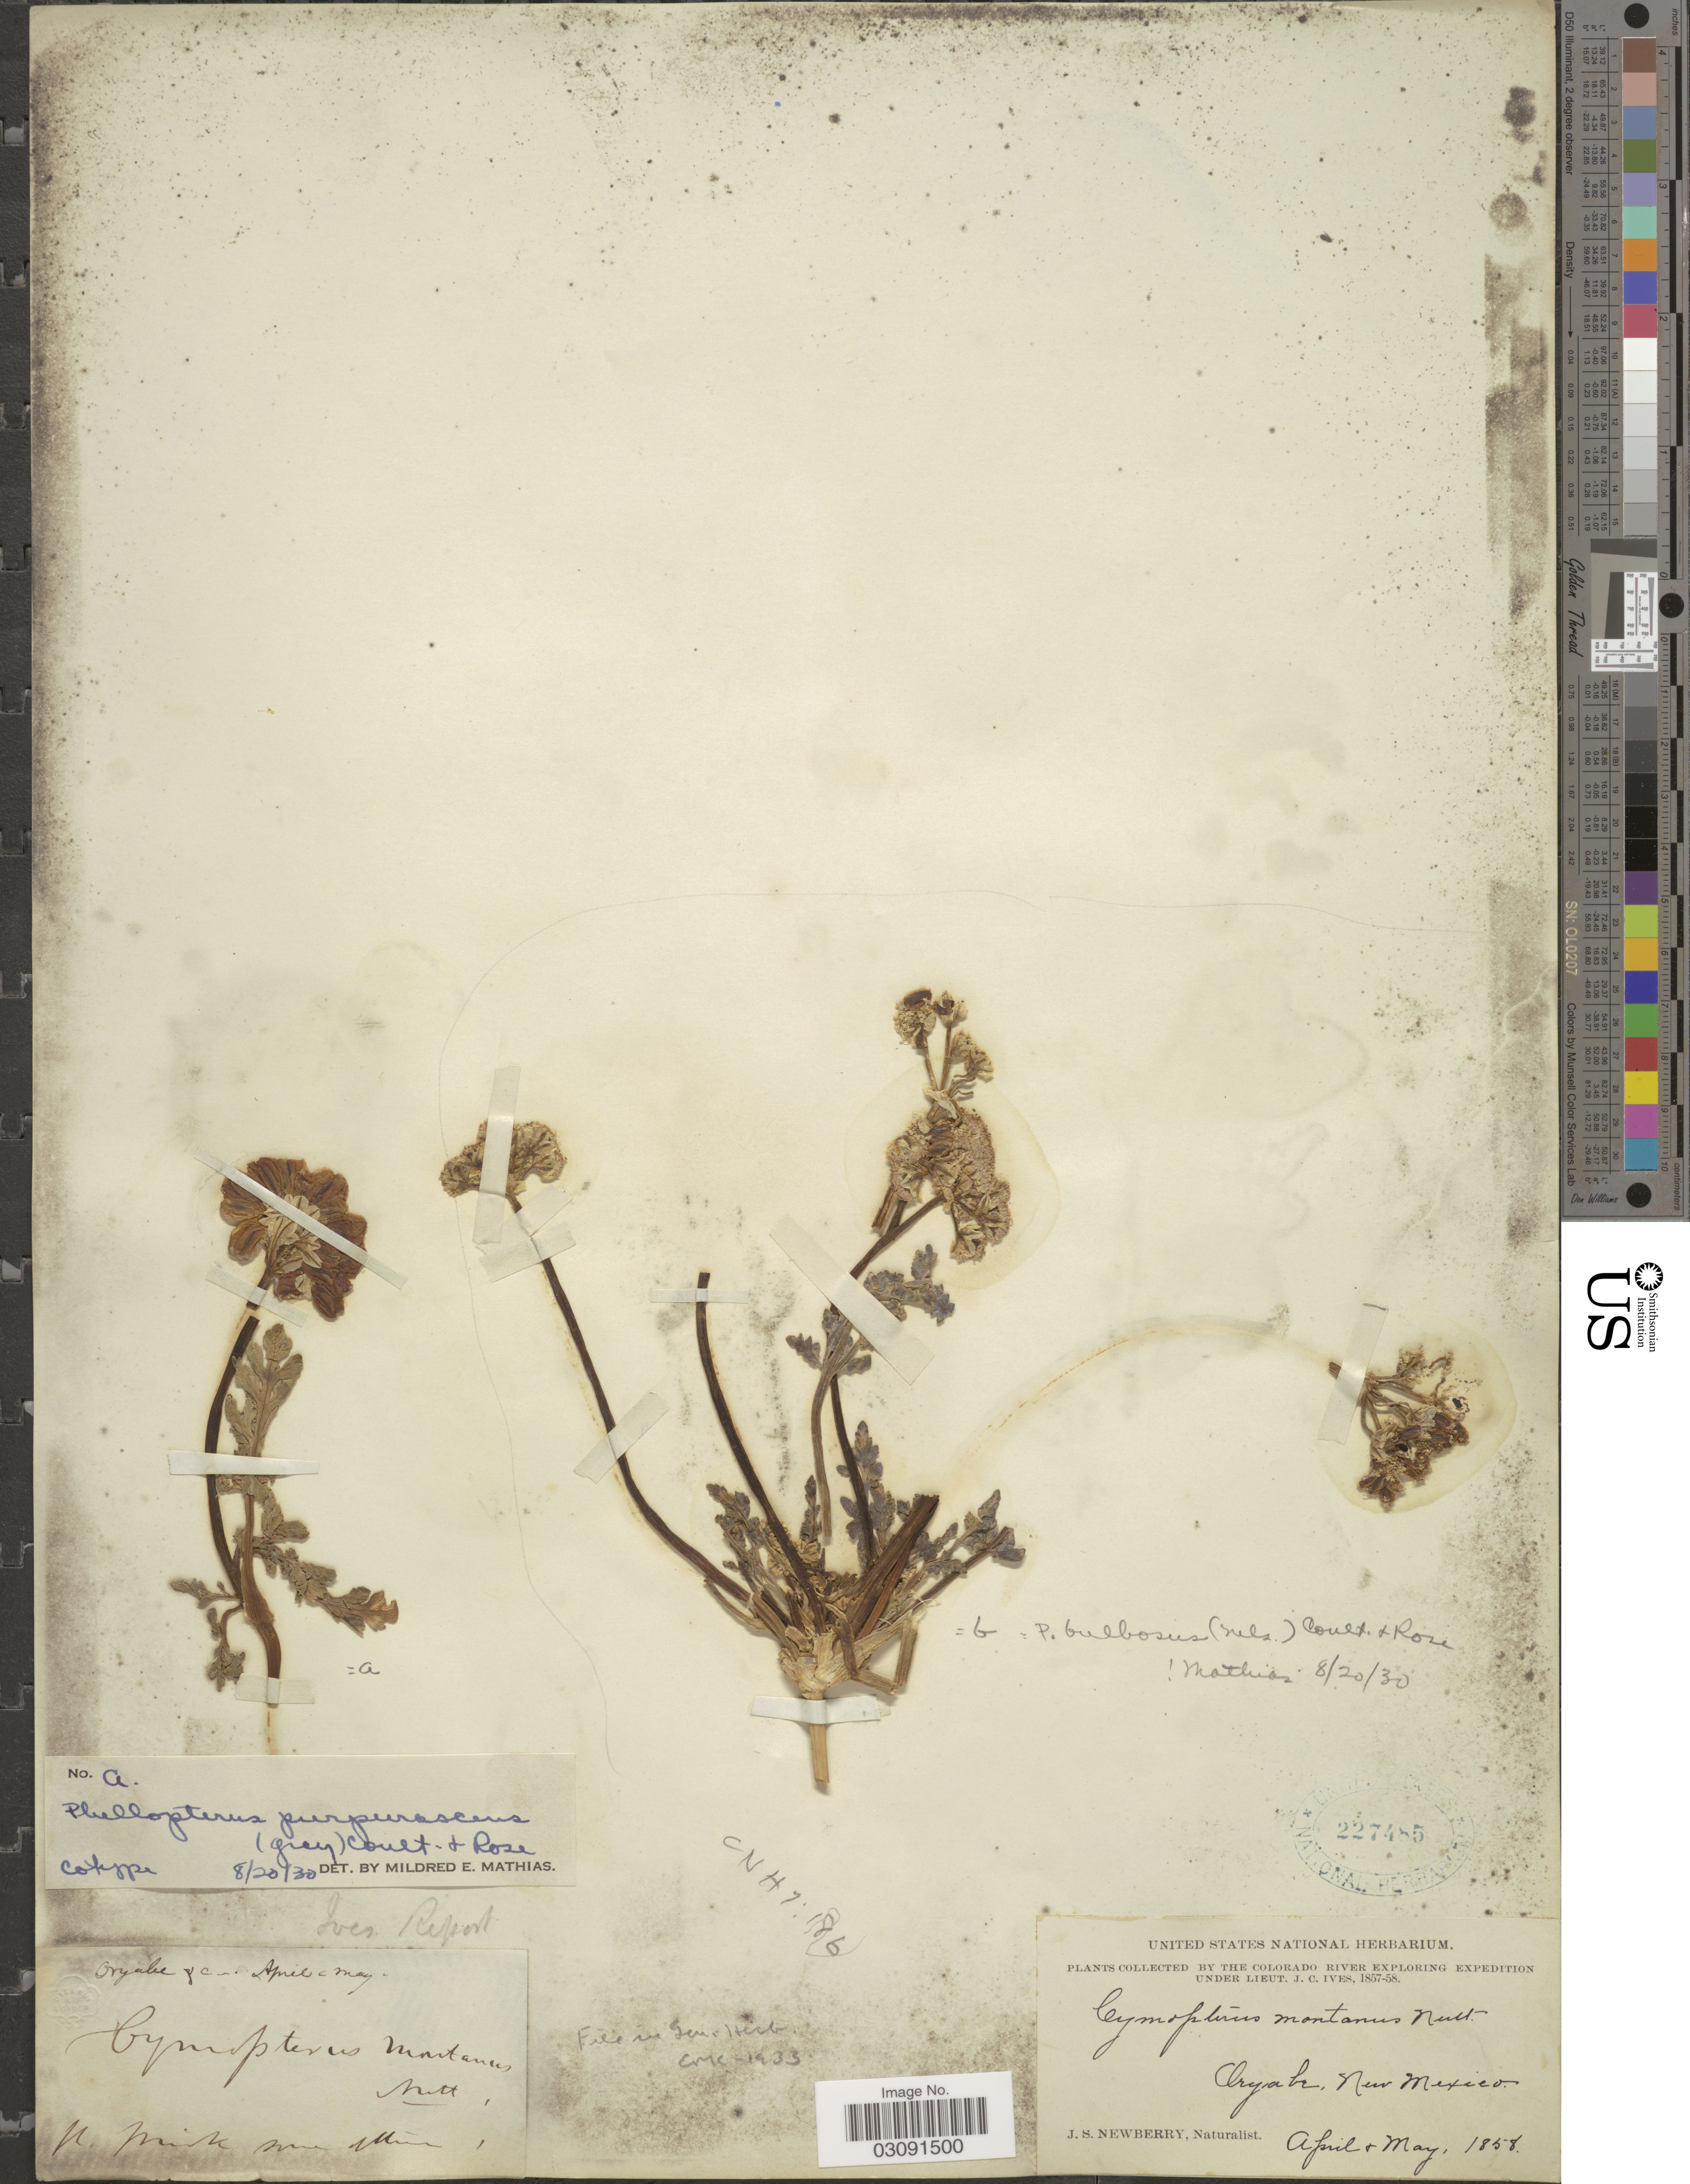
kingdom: Plantae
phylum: Tracheophyta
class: Magnoliopsida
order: Apiales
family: Apiaceae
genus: Cymopterus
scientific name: Cymopterus purpurascens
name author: (A. Gray) M.E. Jones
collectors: J. S. Newberry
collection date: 1858-04/1858-05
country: United States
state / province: New Mexico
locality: The Colorado River, Oryabe, New Mexico.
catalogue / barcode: US 227485